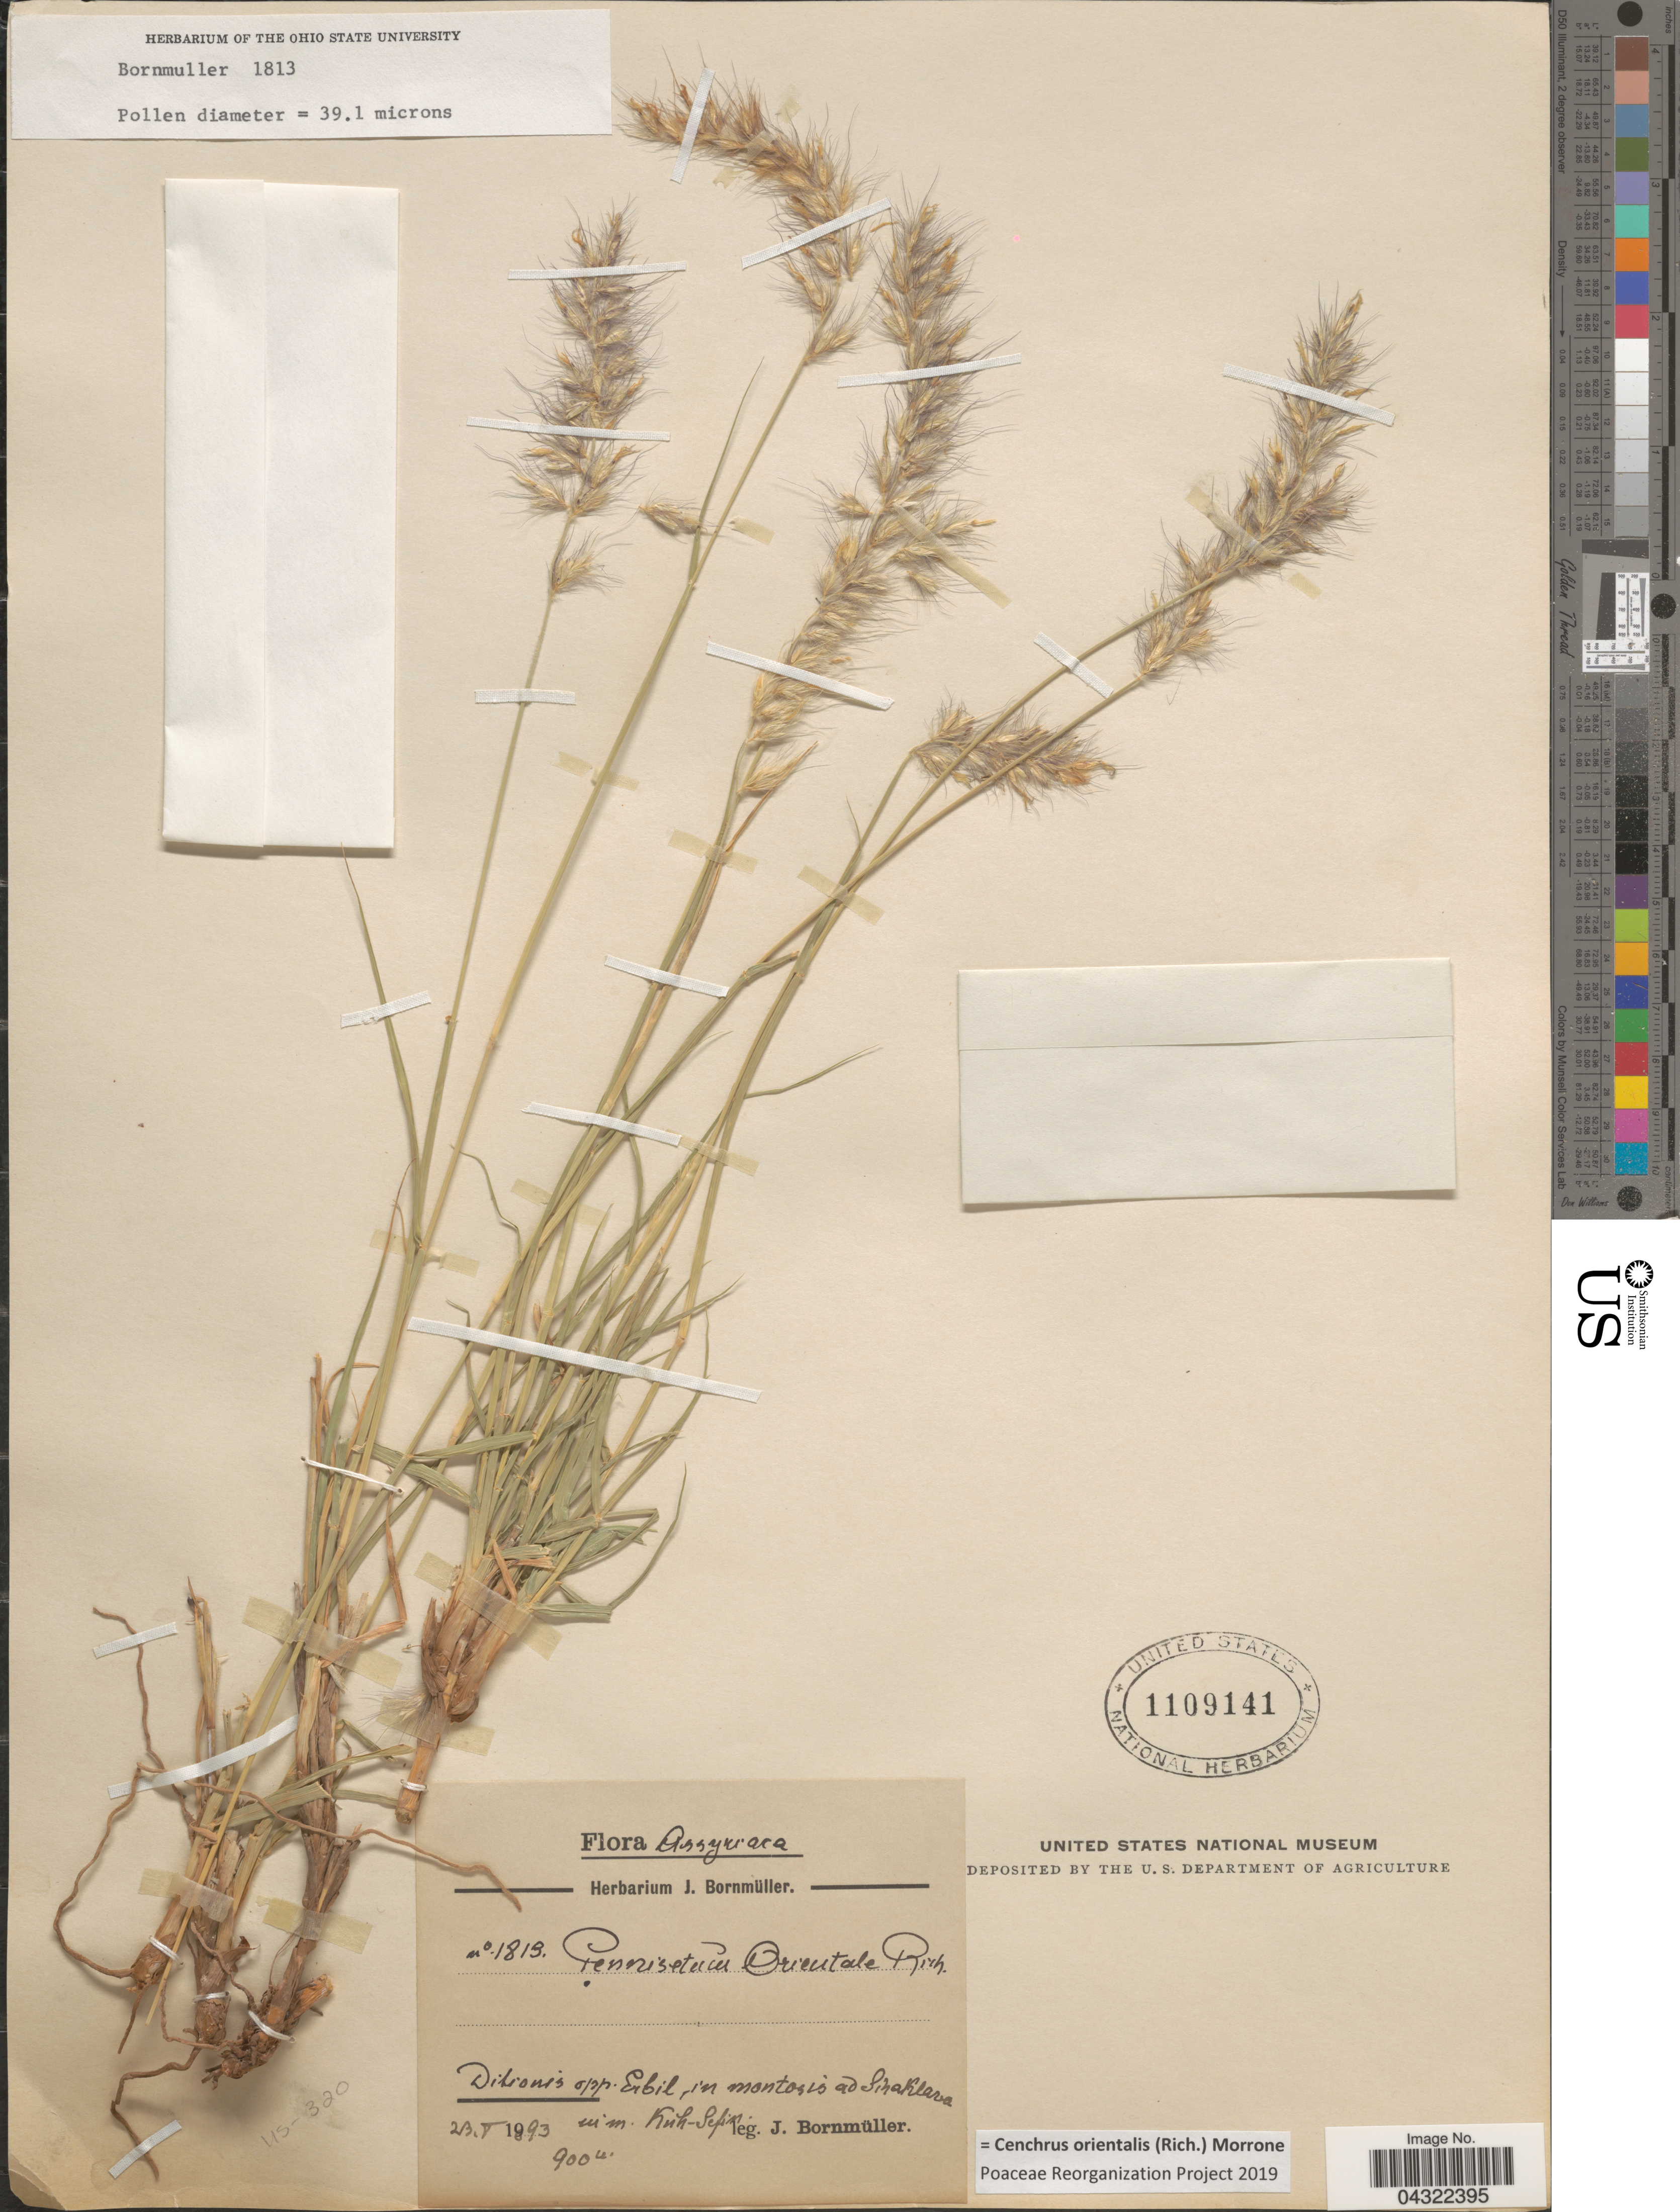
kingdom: Plantae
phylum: Tracheophyta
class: Liliopsida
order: Poales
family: Poaceae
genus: Cenchrus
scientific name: Cenchrus orientalis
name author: (Rich.) Morrone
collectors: J. Bornmüller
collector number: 1813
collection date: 1893-05-23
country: Iraq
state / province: Arbīl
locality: Assyriaca. Ditiones opp. Erbil, in montosis ad Siraklarava in m. Kuh-Sefin.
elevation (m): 900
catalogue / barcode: US 1109141